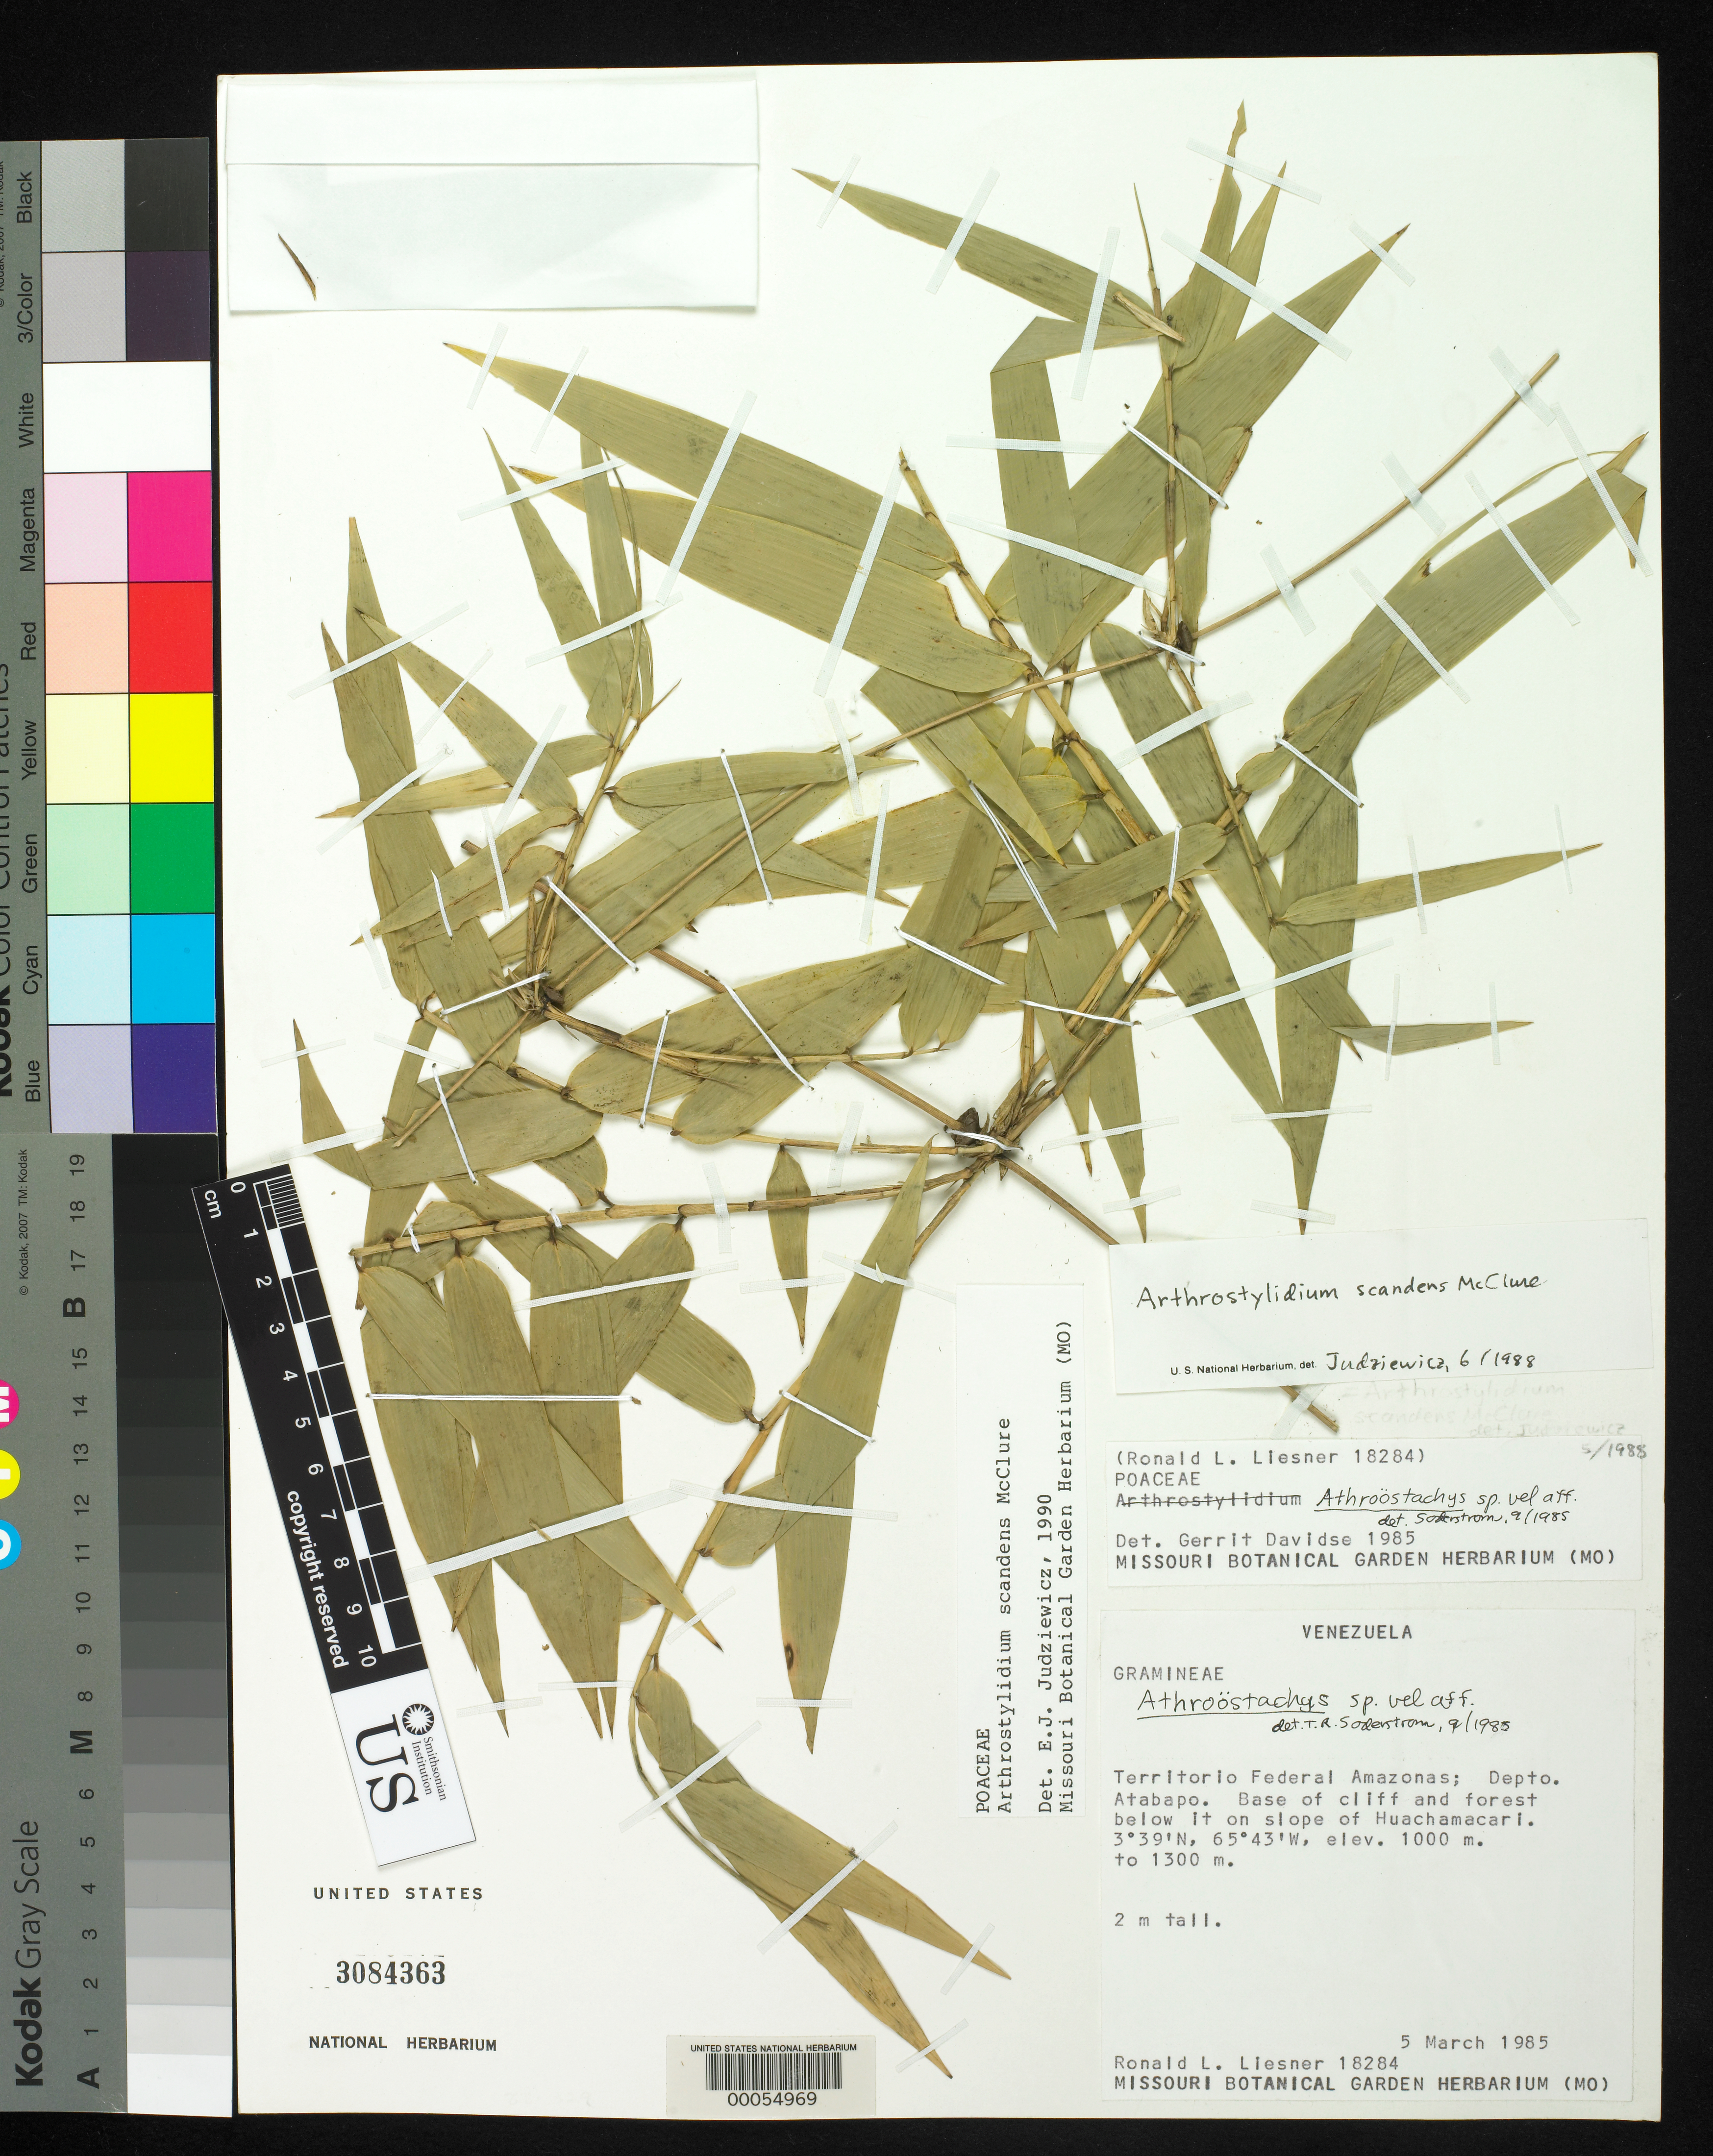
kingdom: Plantae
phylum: Tracheophyta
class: Liliopsida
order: Poales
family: Poaceae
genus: Arthrostylidium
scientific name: Arthrostylidium scandens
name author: McClure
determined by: Judziewicz, E. J.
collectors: R. L. Liesner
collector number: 18284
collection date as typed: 05 Mar 1985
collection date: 1985-03-05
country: Venezuela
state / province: Amazonas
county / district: Atabapo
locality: Slope of Huachamacari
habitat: Base of cliff and forest below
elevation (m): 1000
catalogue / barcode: US 3084363